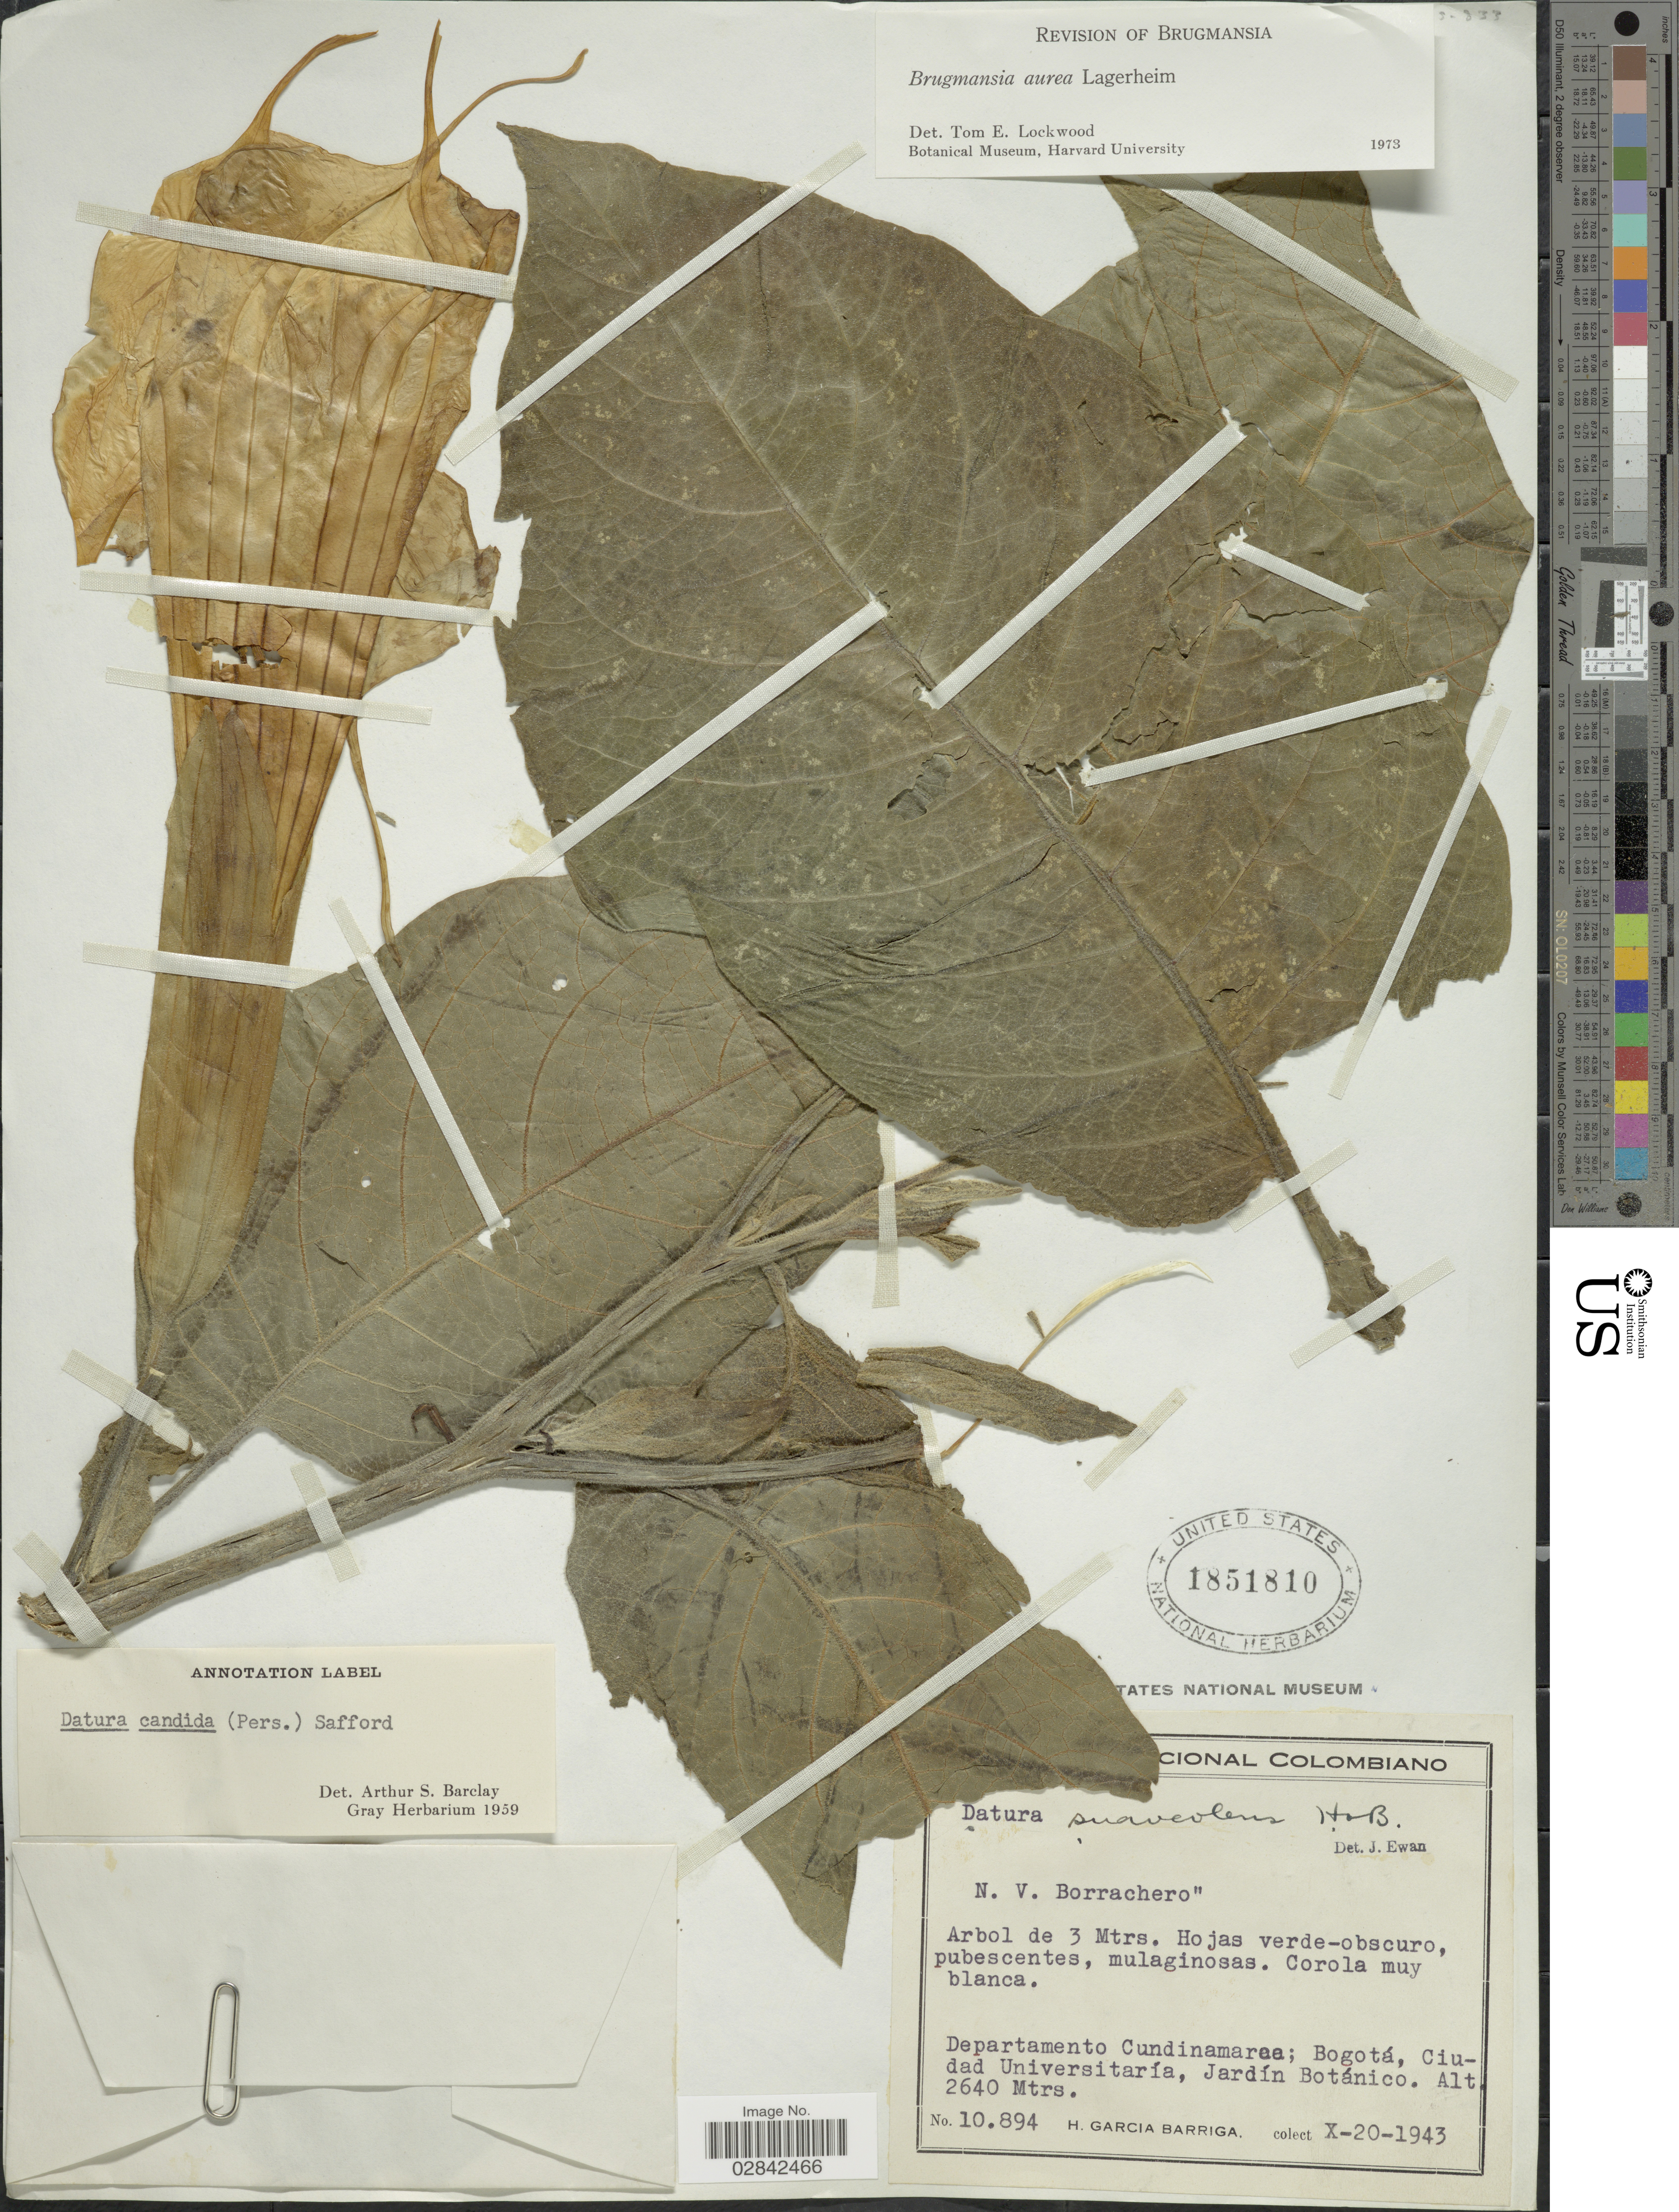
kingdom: Plantae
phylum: Tracheophyta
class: Magnoliopsida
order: Solanales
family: Solanaceae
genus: Brugmansia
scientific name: Brugmansia aurea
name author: Lagerh.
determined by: Lockwood, T. E.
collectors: H. García Barriga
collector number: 10894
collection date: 1943-10-20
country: Colombia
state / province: Cundinamarca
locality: Departamento Cundinamarca; Bogotá, Ciudad Universitaría, Jardín Botánico.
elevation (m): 2640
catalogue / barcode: US 1851810